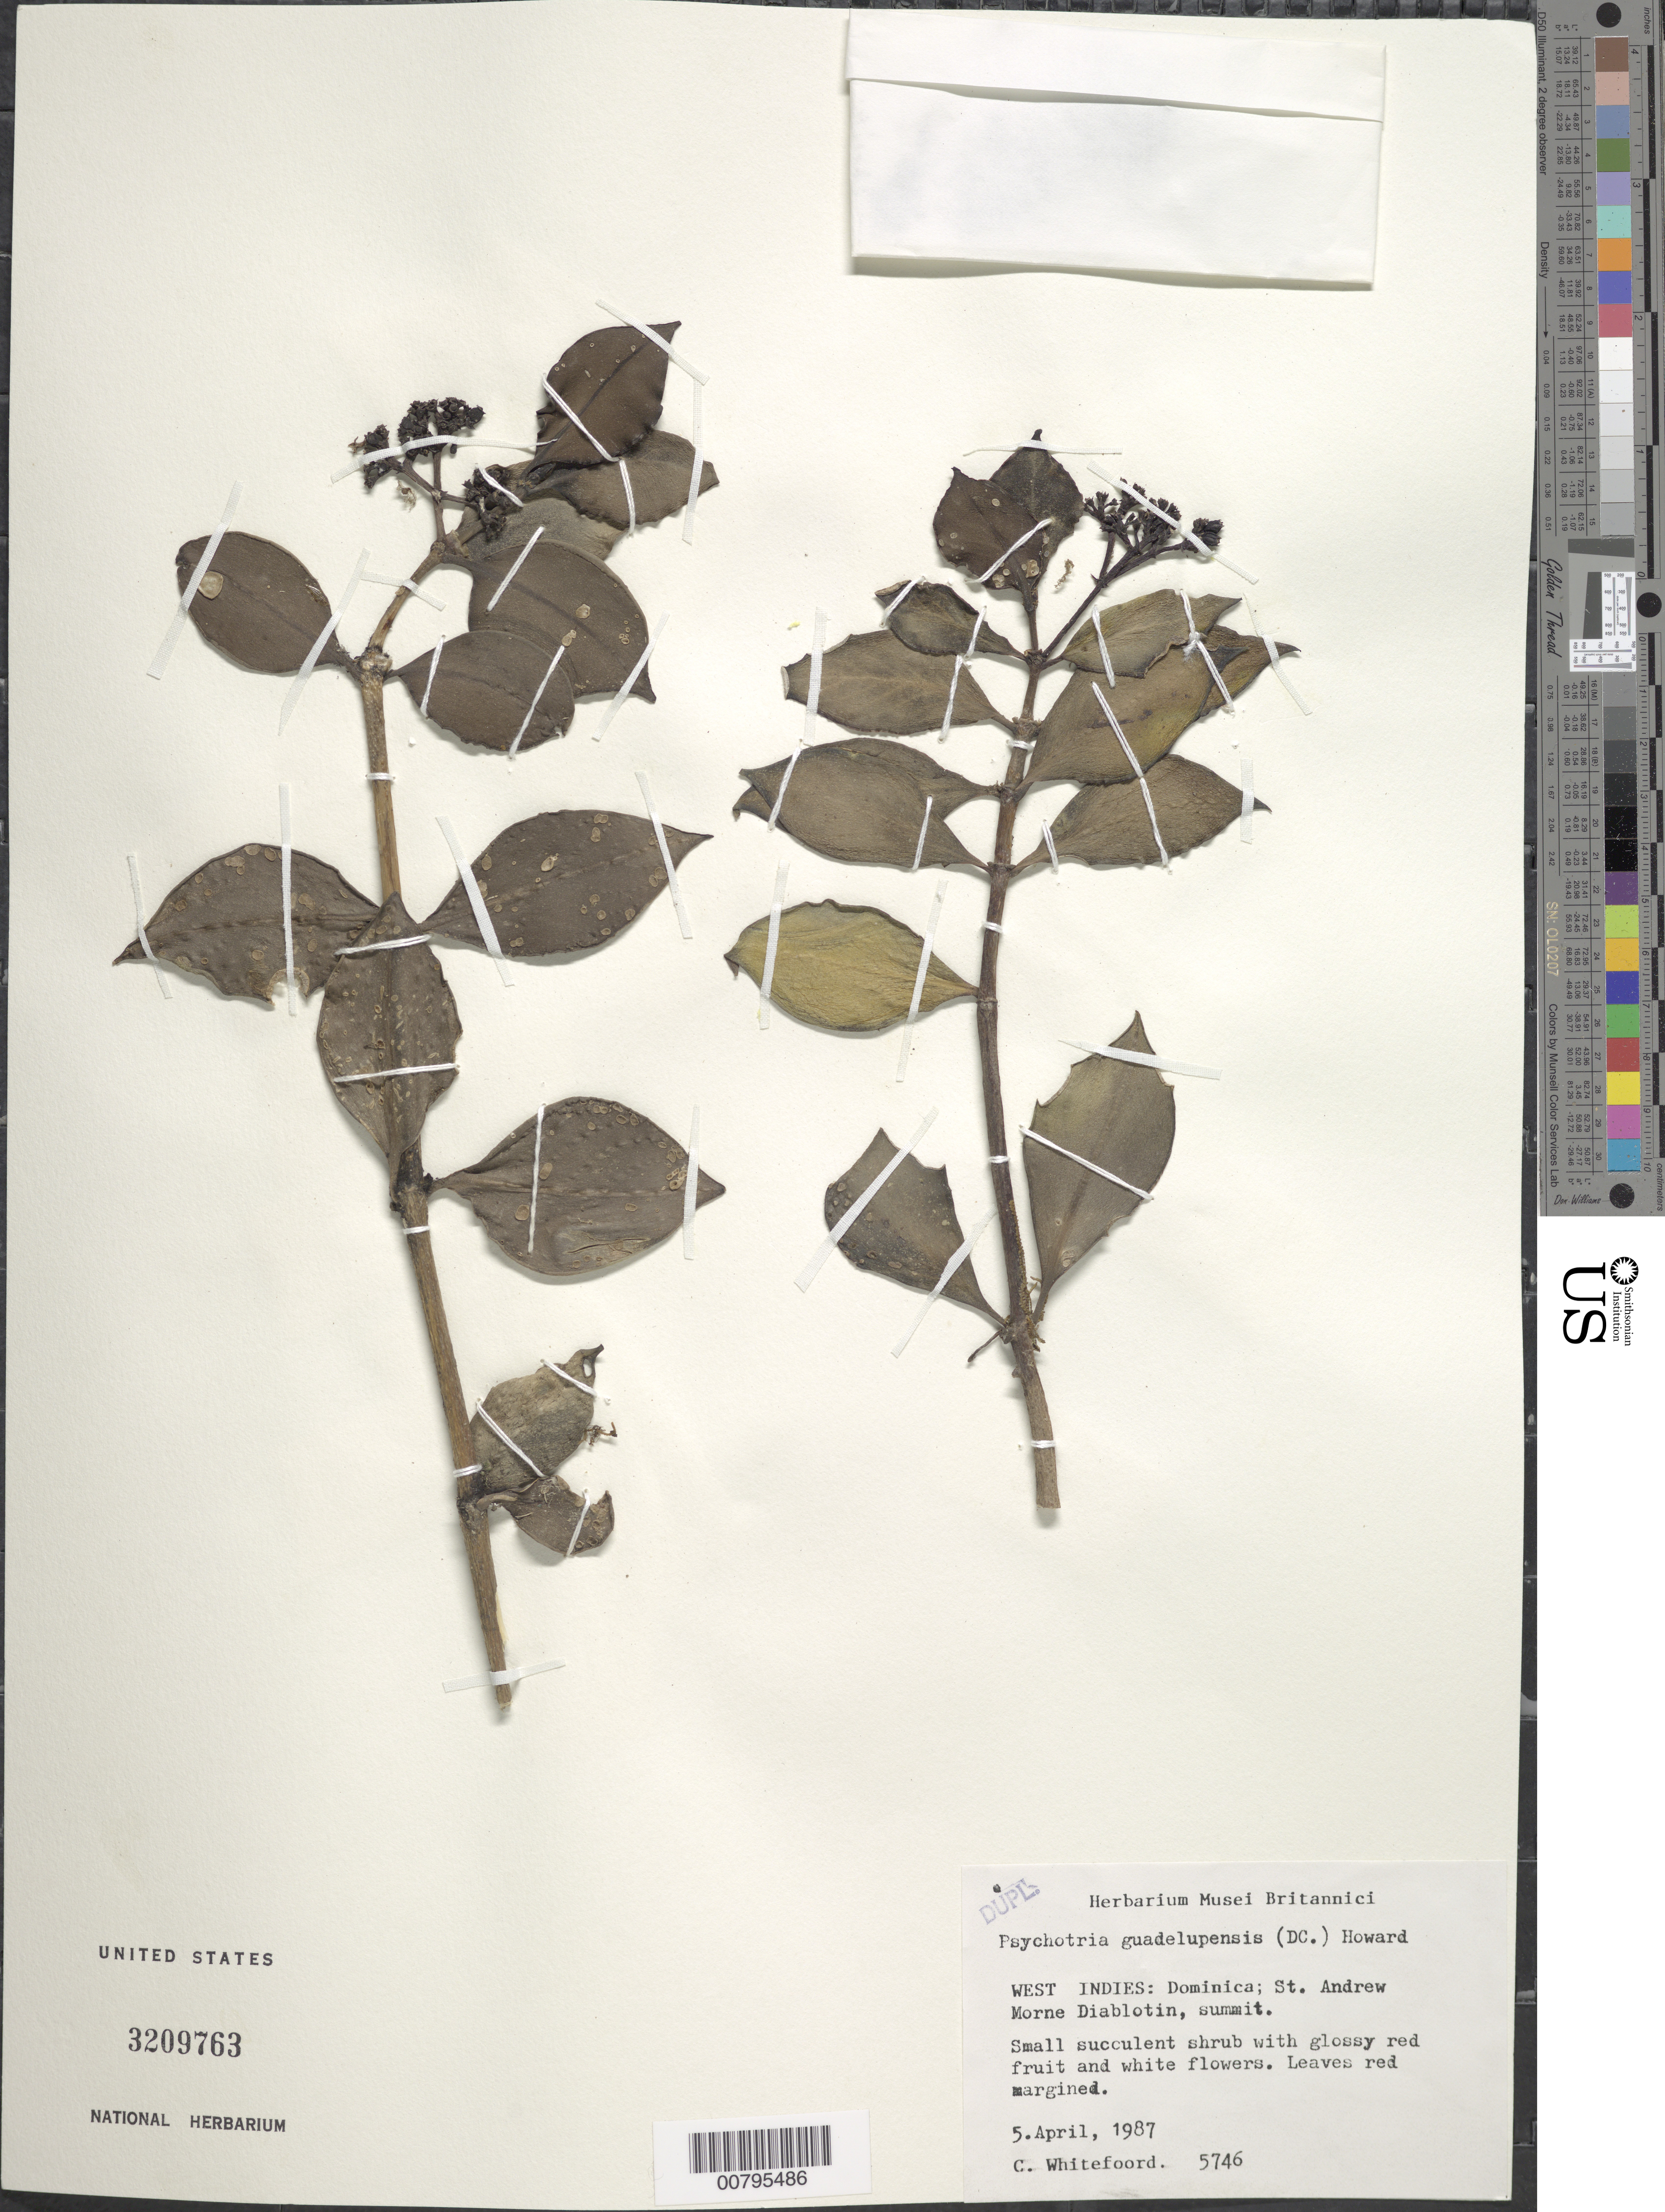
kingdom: Plantae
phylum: Tracheophyta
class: Magnoliopsida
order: Gentianales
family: Rubiaceae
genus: Notopleura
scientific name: Notopleura guadalupensis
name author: (DC.) C.M. Taylor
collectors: C. Whitefoord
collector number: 5746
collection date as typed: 05 Apr 1987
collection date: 1987-04-05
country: Dominica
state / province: St. Andrew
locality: Morne Diablotin, summit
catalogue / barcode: US 3209763